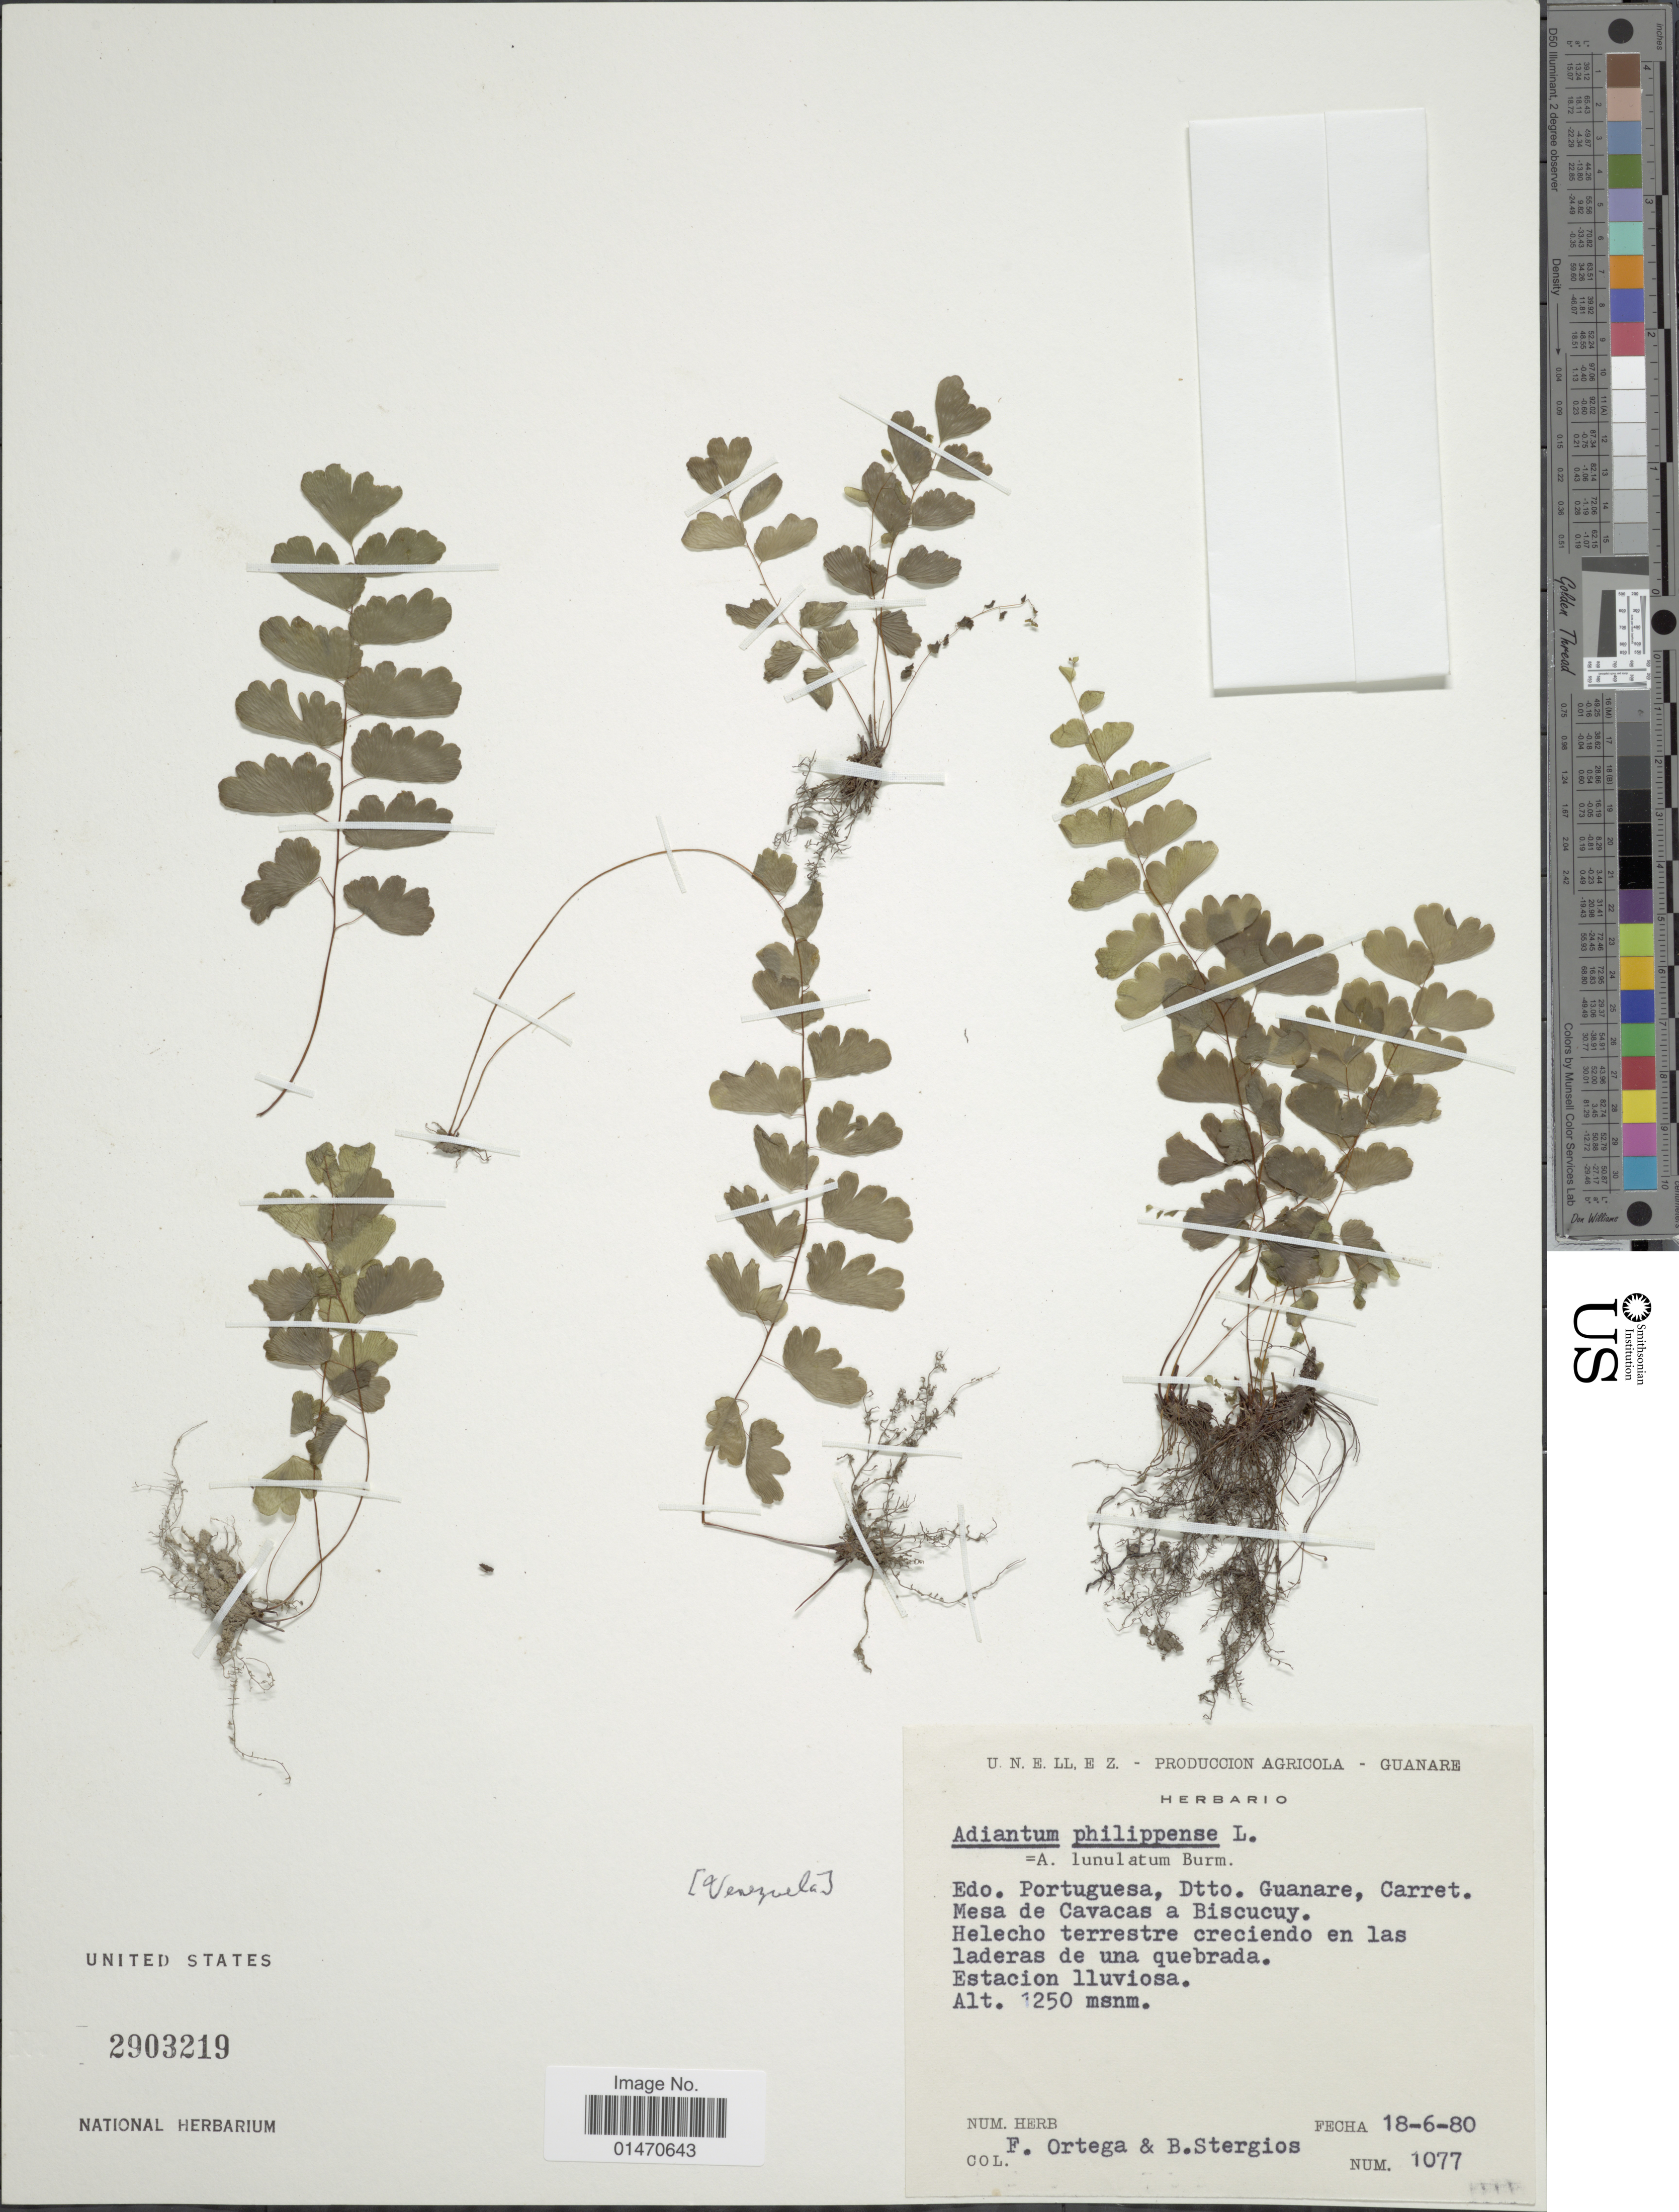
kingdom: Plantae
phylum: Tracheophyta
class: Polypodiopsida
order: Polypodiales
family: Pteridaceae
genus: Adiantum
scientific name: Adiantum lunulatum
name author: Burm. f.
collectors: F. J. Ortega & B. G. Stergios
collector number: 1077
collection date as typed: Transcribed d/m/y: 18/6/80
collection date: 1980-06-18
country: Venezuela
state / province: Portuguesa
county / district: Guanare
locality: Carretera Mesa Cavacas a Biscucuy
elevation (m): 1250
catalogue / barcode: US 2903219